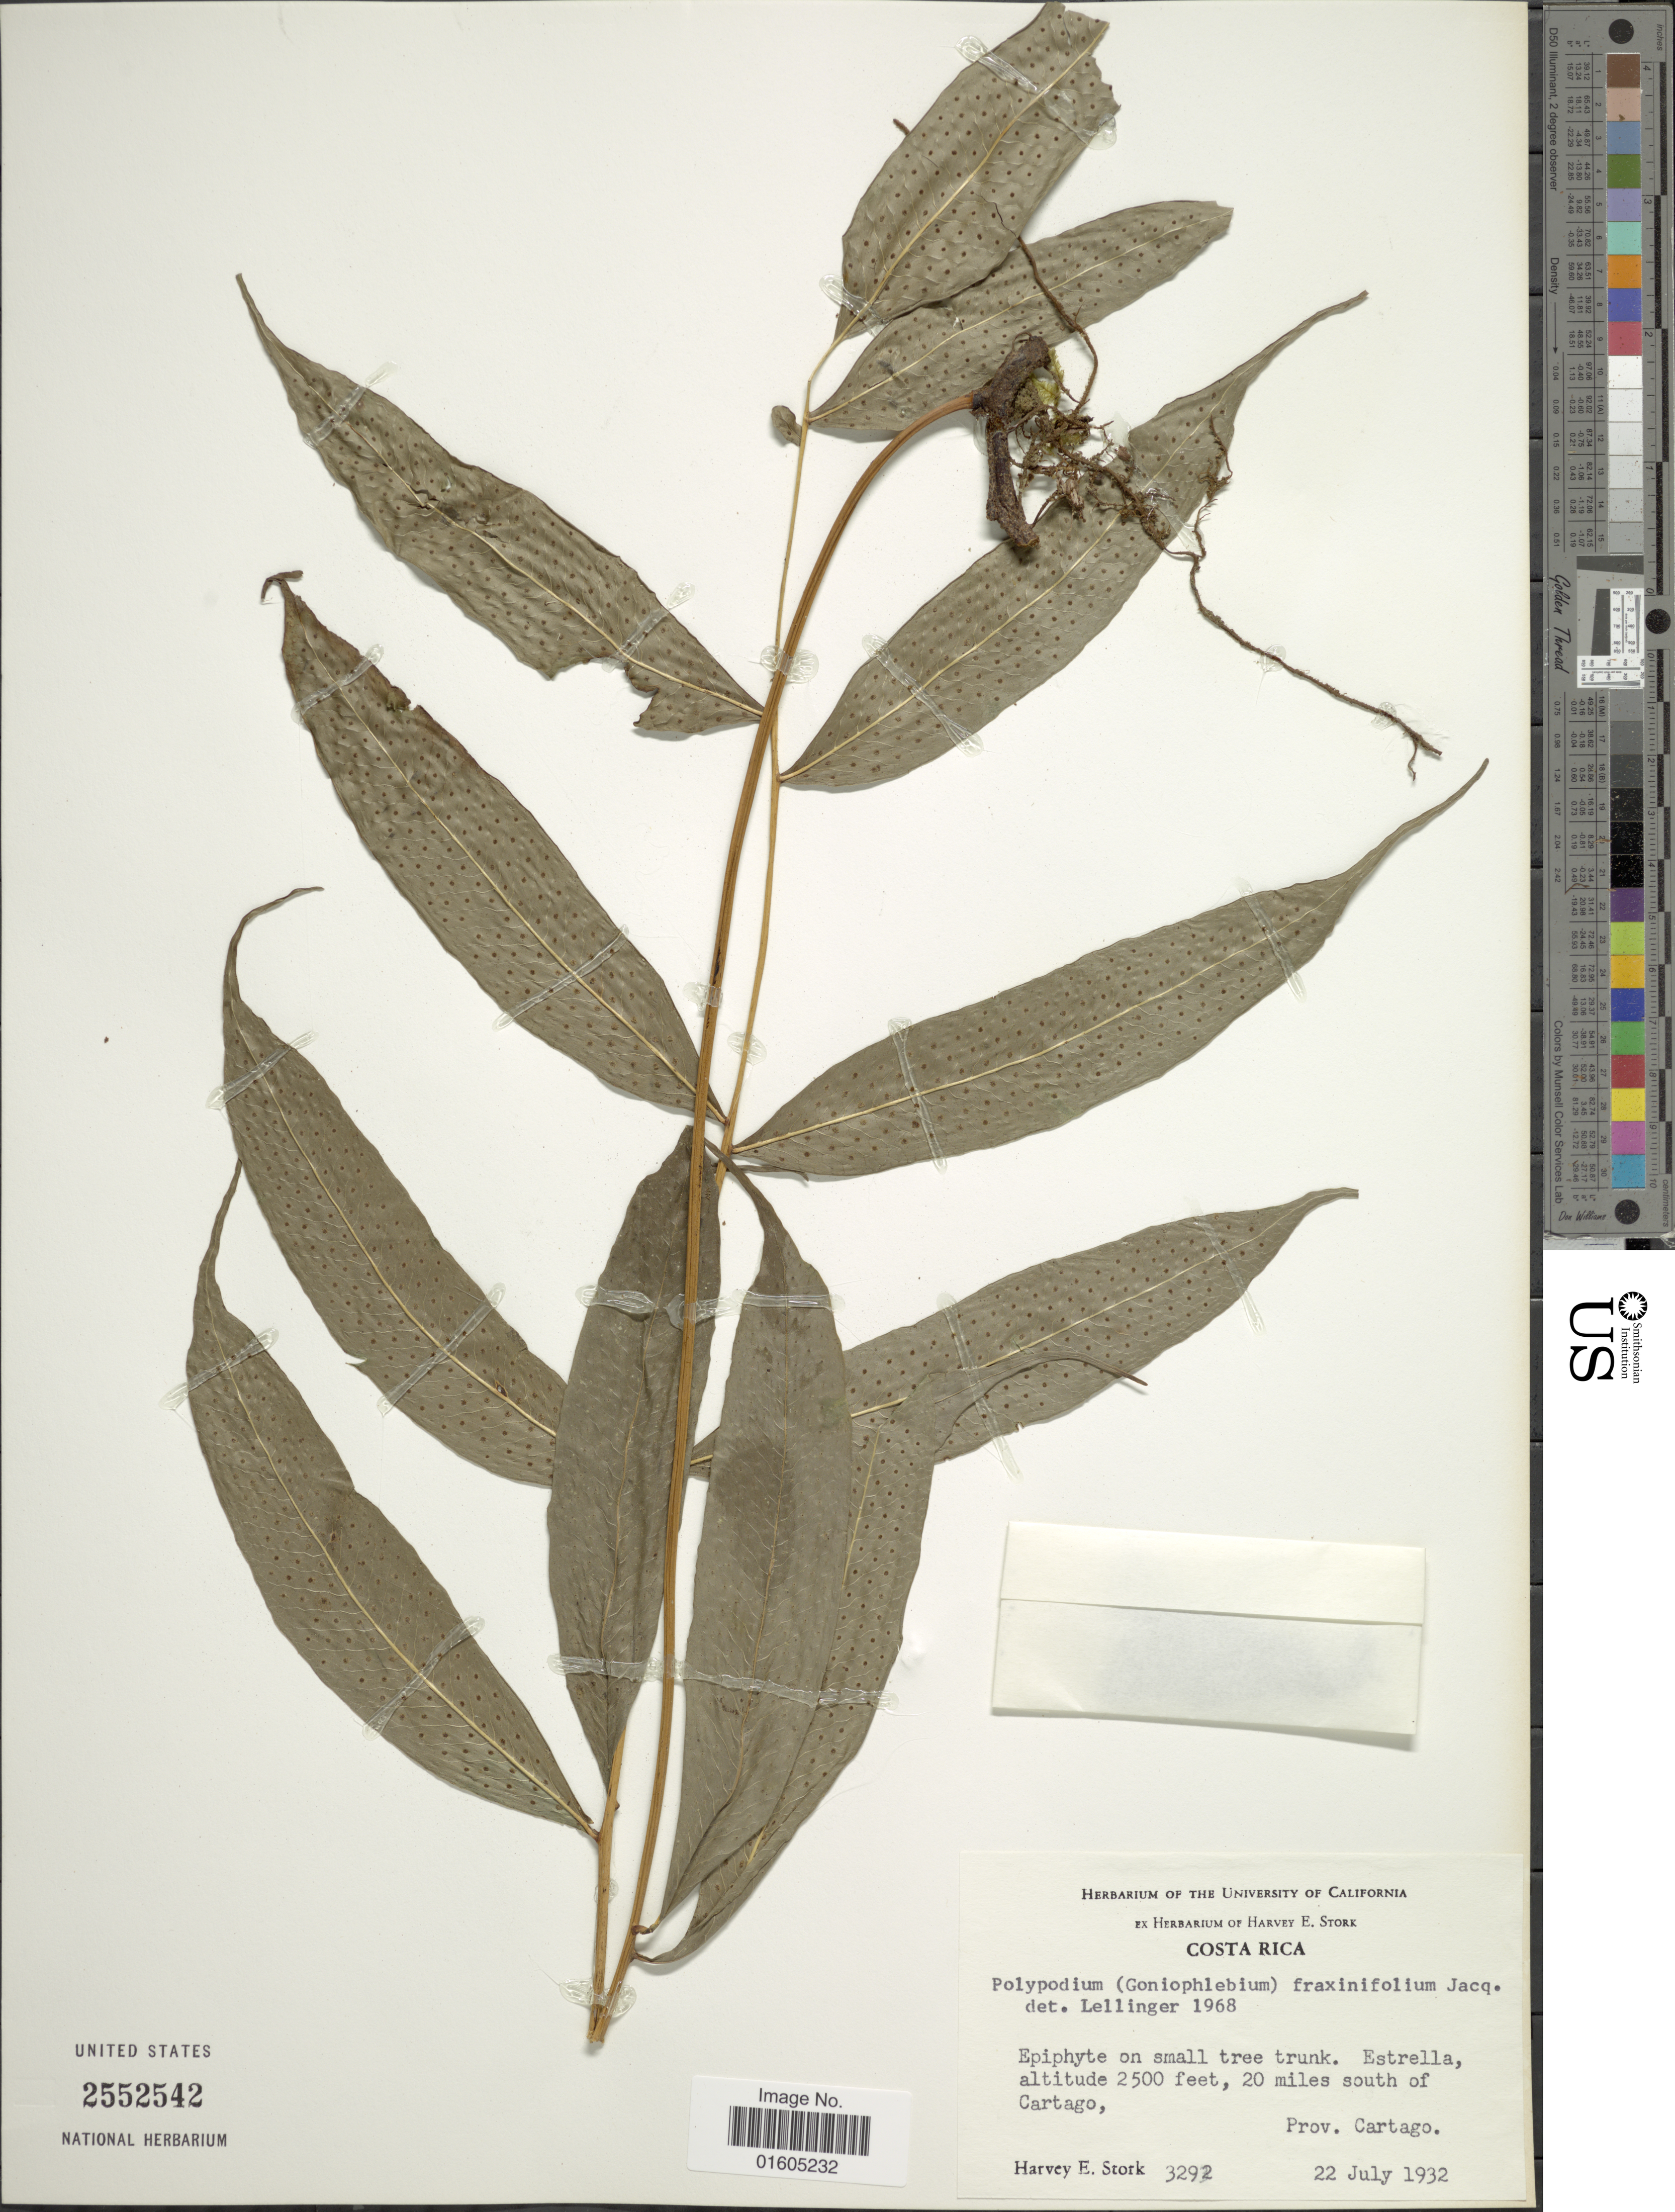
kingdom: Plantae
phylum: Tracheophyta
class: Polypodiopsida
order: Polypodiales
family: Polypodiaceae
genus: Serpocaulon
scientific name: Serpocaulon fraxinifolium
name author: (Jacq.) A.R. Sm.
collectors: H. E. Stork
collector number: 2392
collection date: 1932-07-22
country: Costa Rica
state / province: Cartago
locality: Costa Rica. Estrella, 20 miles south of Cartago Prov. Cartago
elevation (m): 762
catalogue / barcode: US 2552542